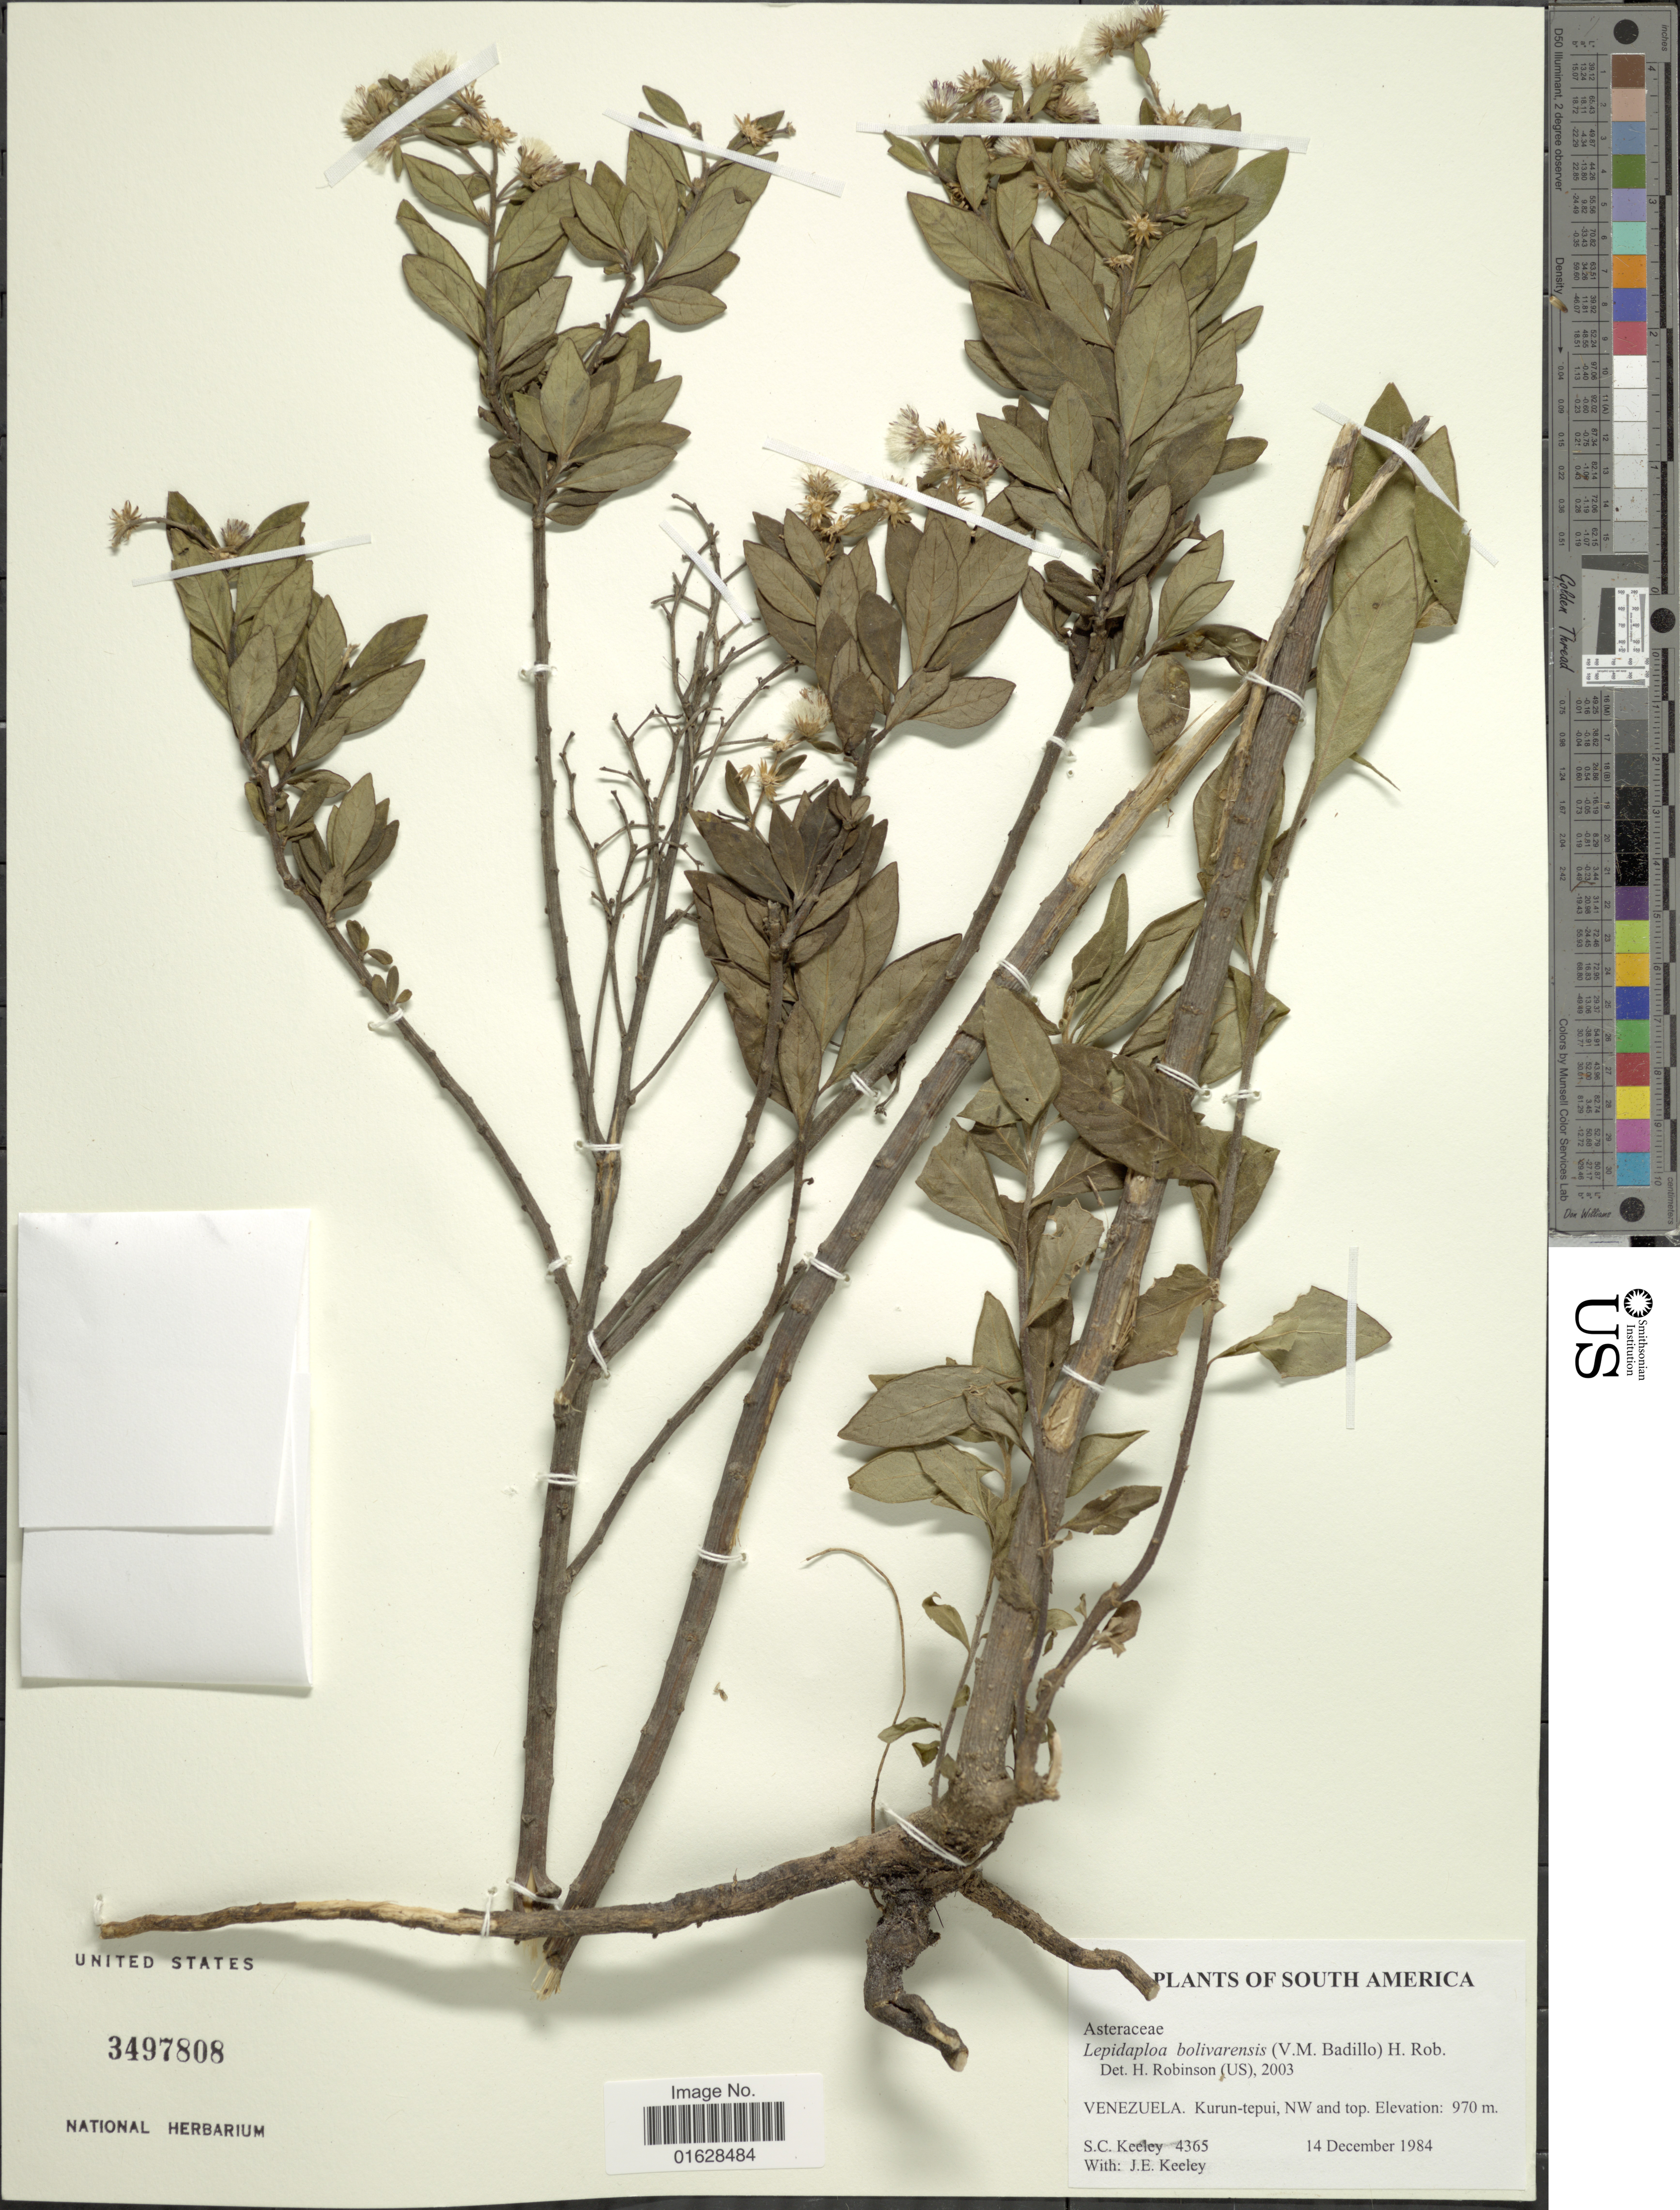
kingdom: Plantae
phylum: Tracheophyta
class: Magnoliopsida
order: Asterales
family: Asteraceae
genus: Lepidaploa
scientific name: Lepidaploa bolivarensis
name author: (V.M. Badillo) H. Rob.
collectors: S. C. Keeley & J. E. Keeley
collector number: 4365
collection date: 1984-12-14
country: Venezuela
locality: South America. Venezuela. Kurun-tepui. NW and top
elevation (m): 970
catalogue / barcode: US 34987808